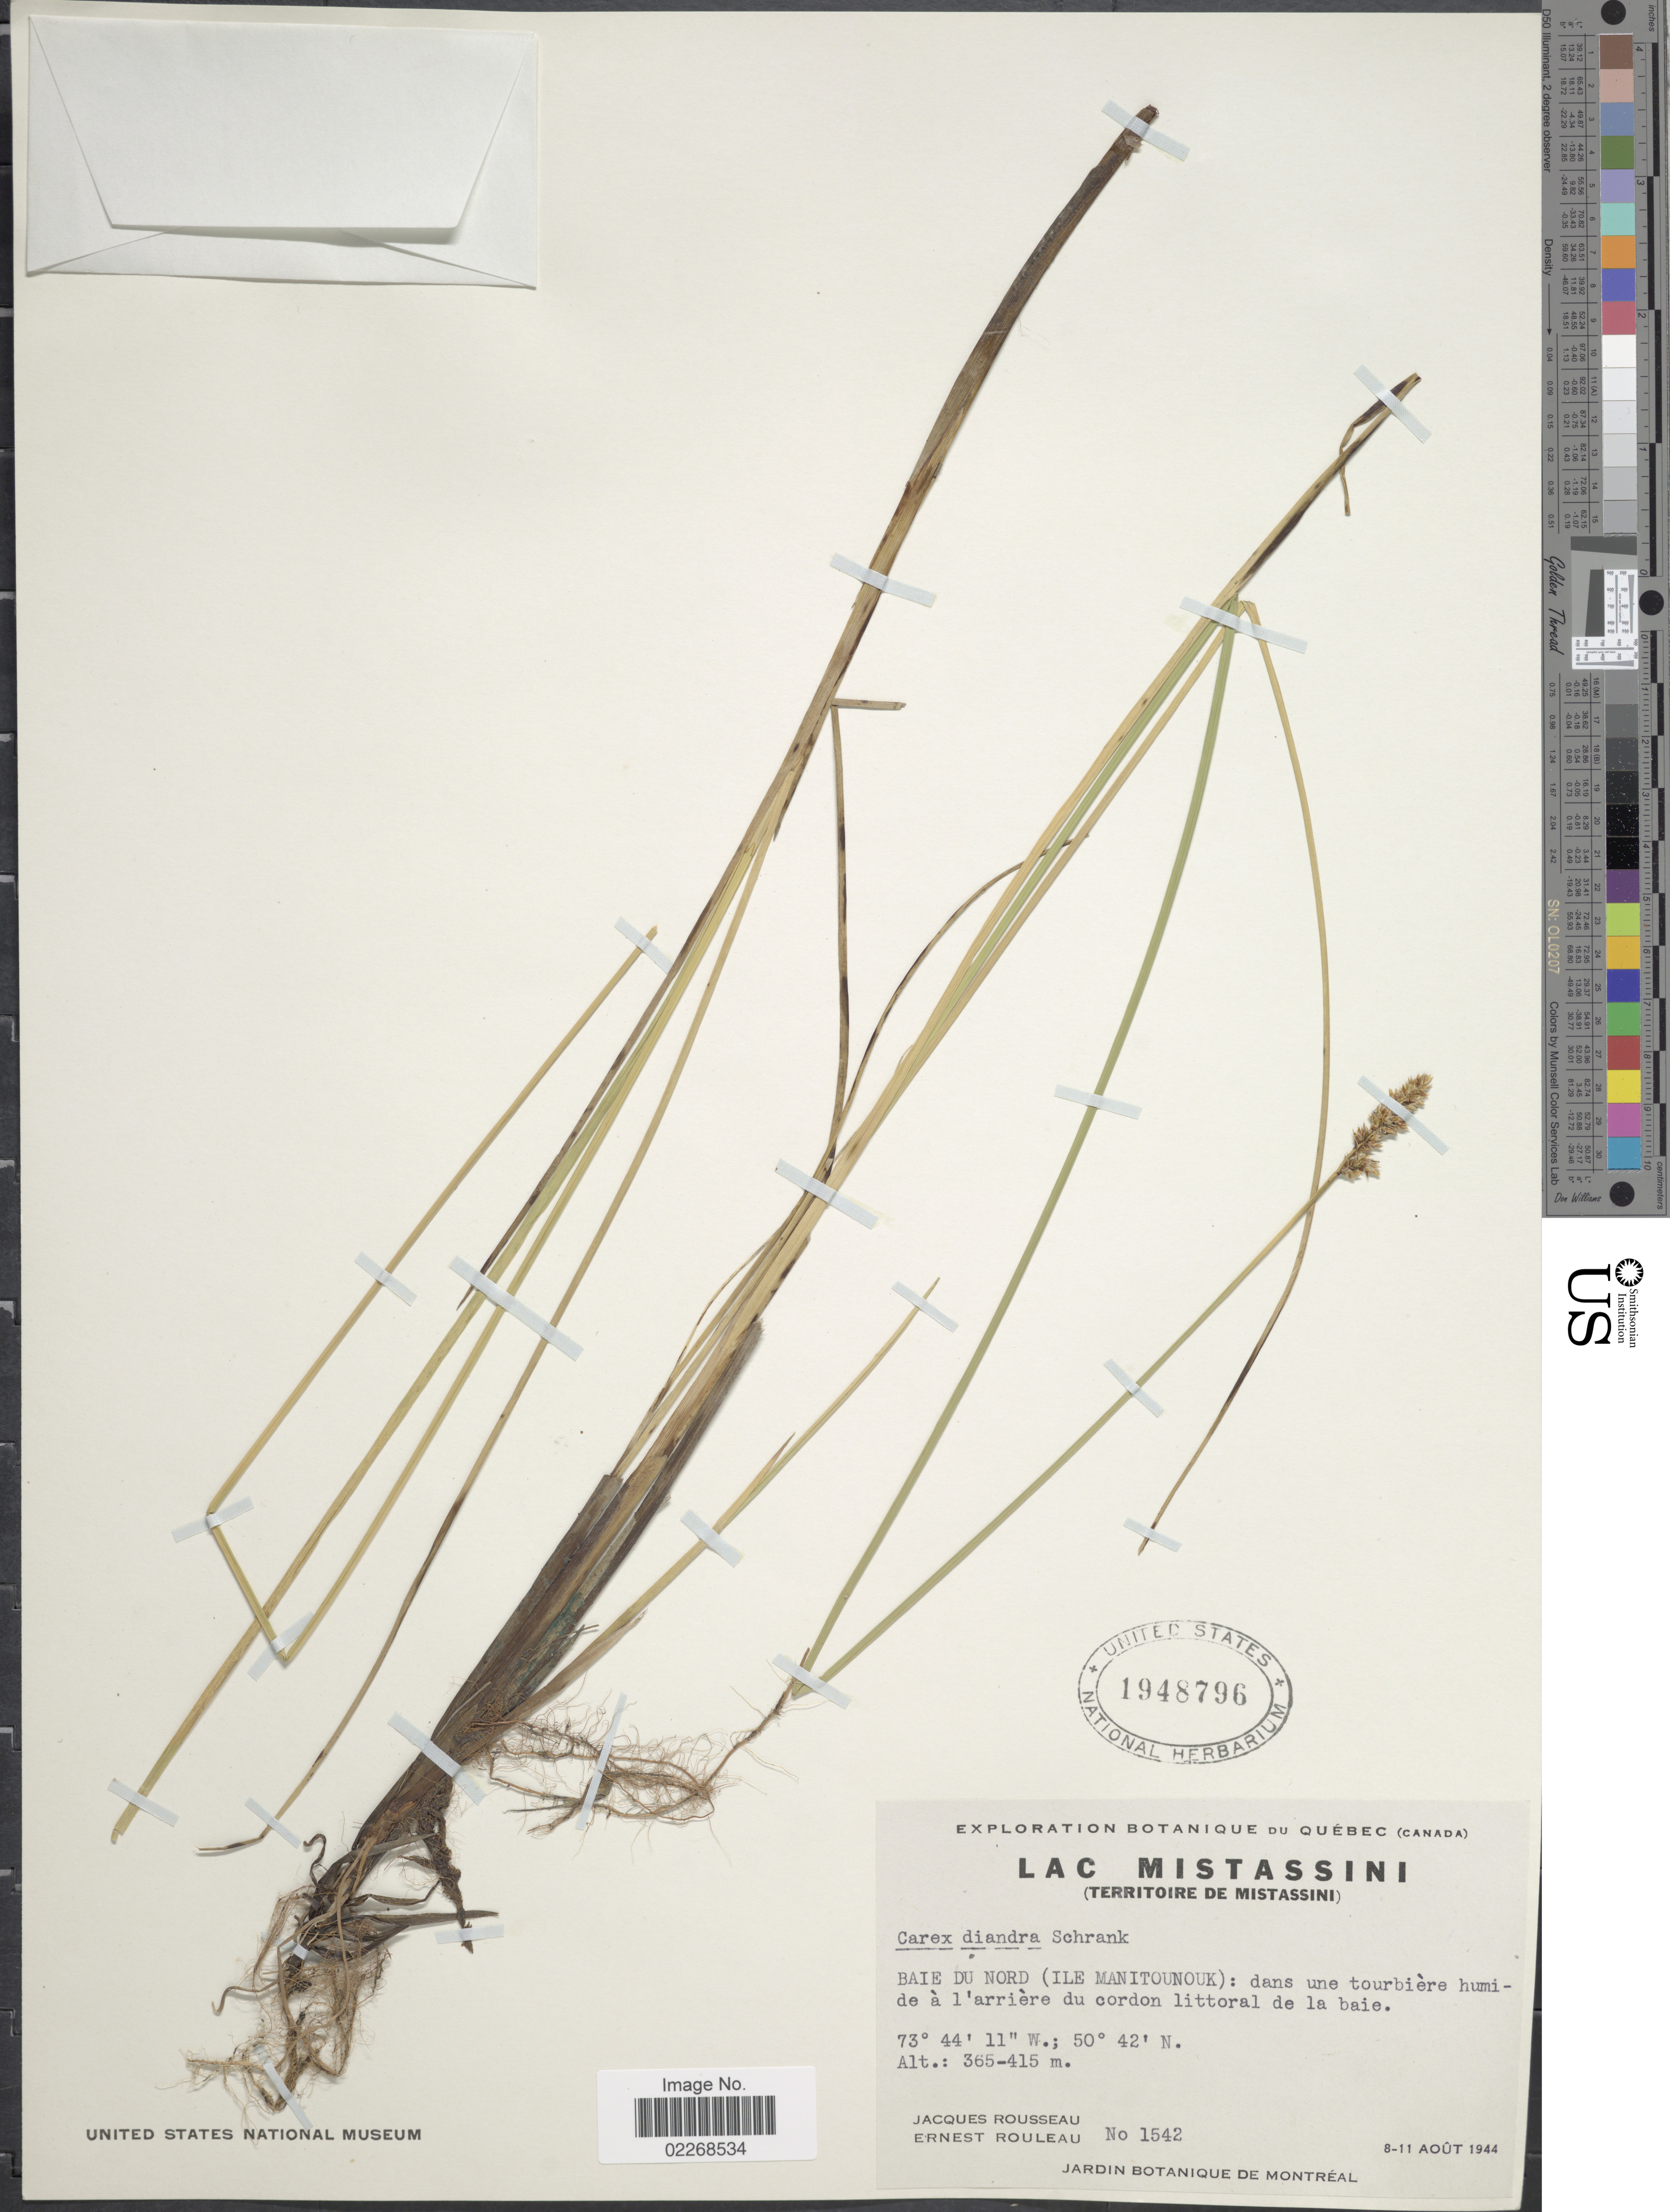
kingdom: Plantae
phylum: Tracheophyta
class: Liliopsida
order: Poales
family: Cyperaceae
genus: Carex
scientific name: Carex diandra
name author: Schrank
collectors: J. Rousseau & J. Rouleau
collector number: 1542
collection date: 1944-08-08/1944-08-11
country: Canada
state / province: Quebec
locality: Baie Du Nord (Ile Manitounouk): dans une tourbiere humide a l'arriere du cordon littoral de la baie; Lac Mistassini (Territoire de Mistassini)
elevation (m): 365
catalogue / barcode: US 1948796